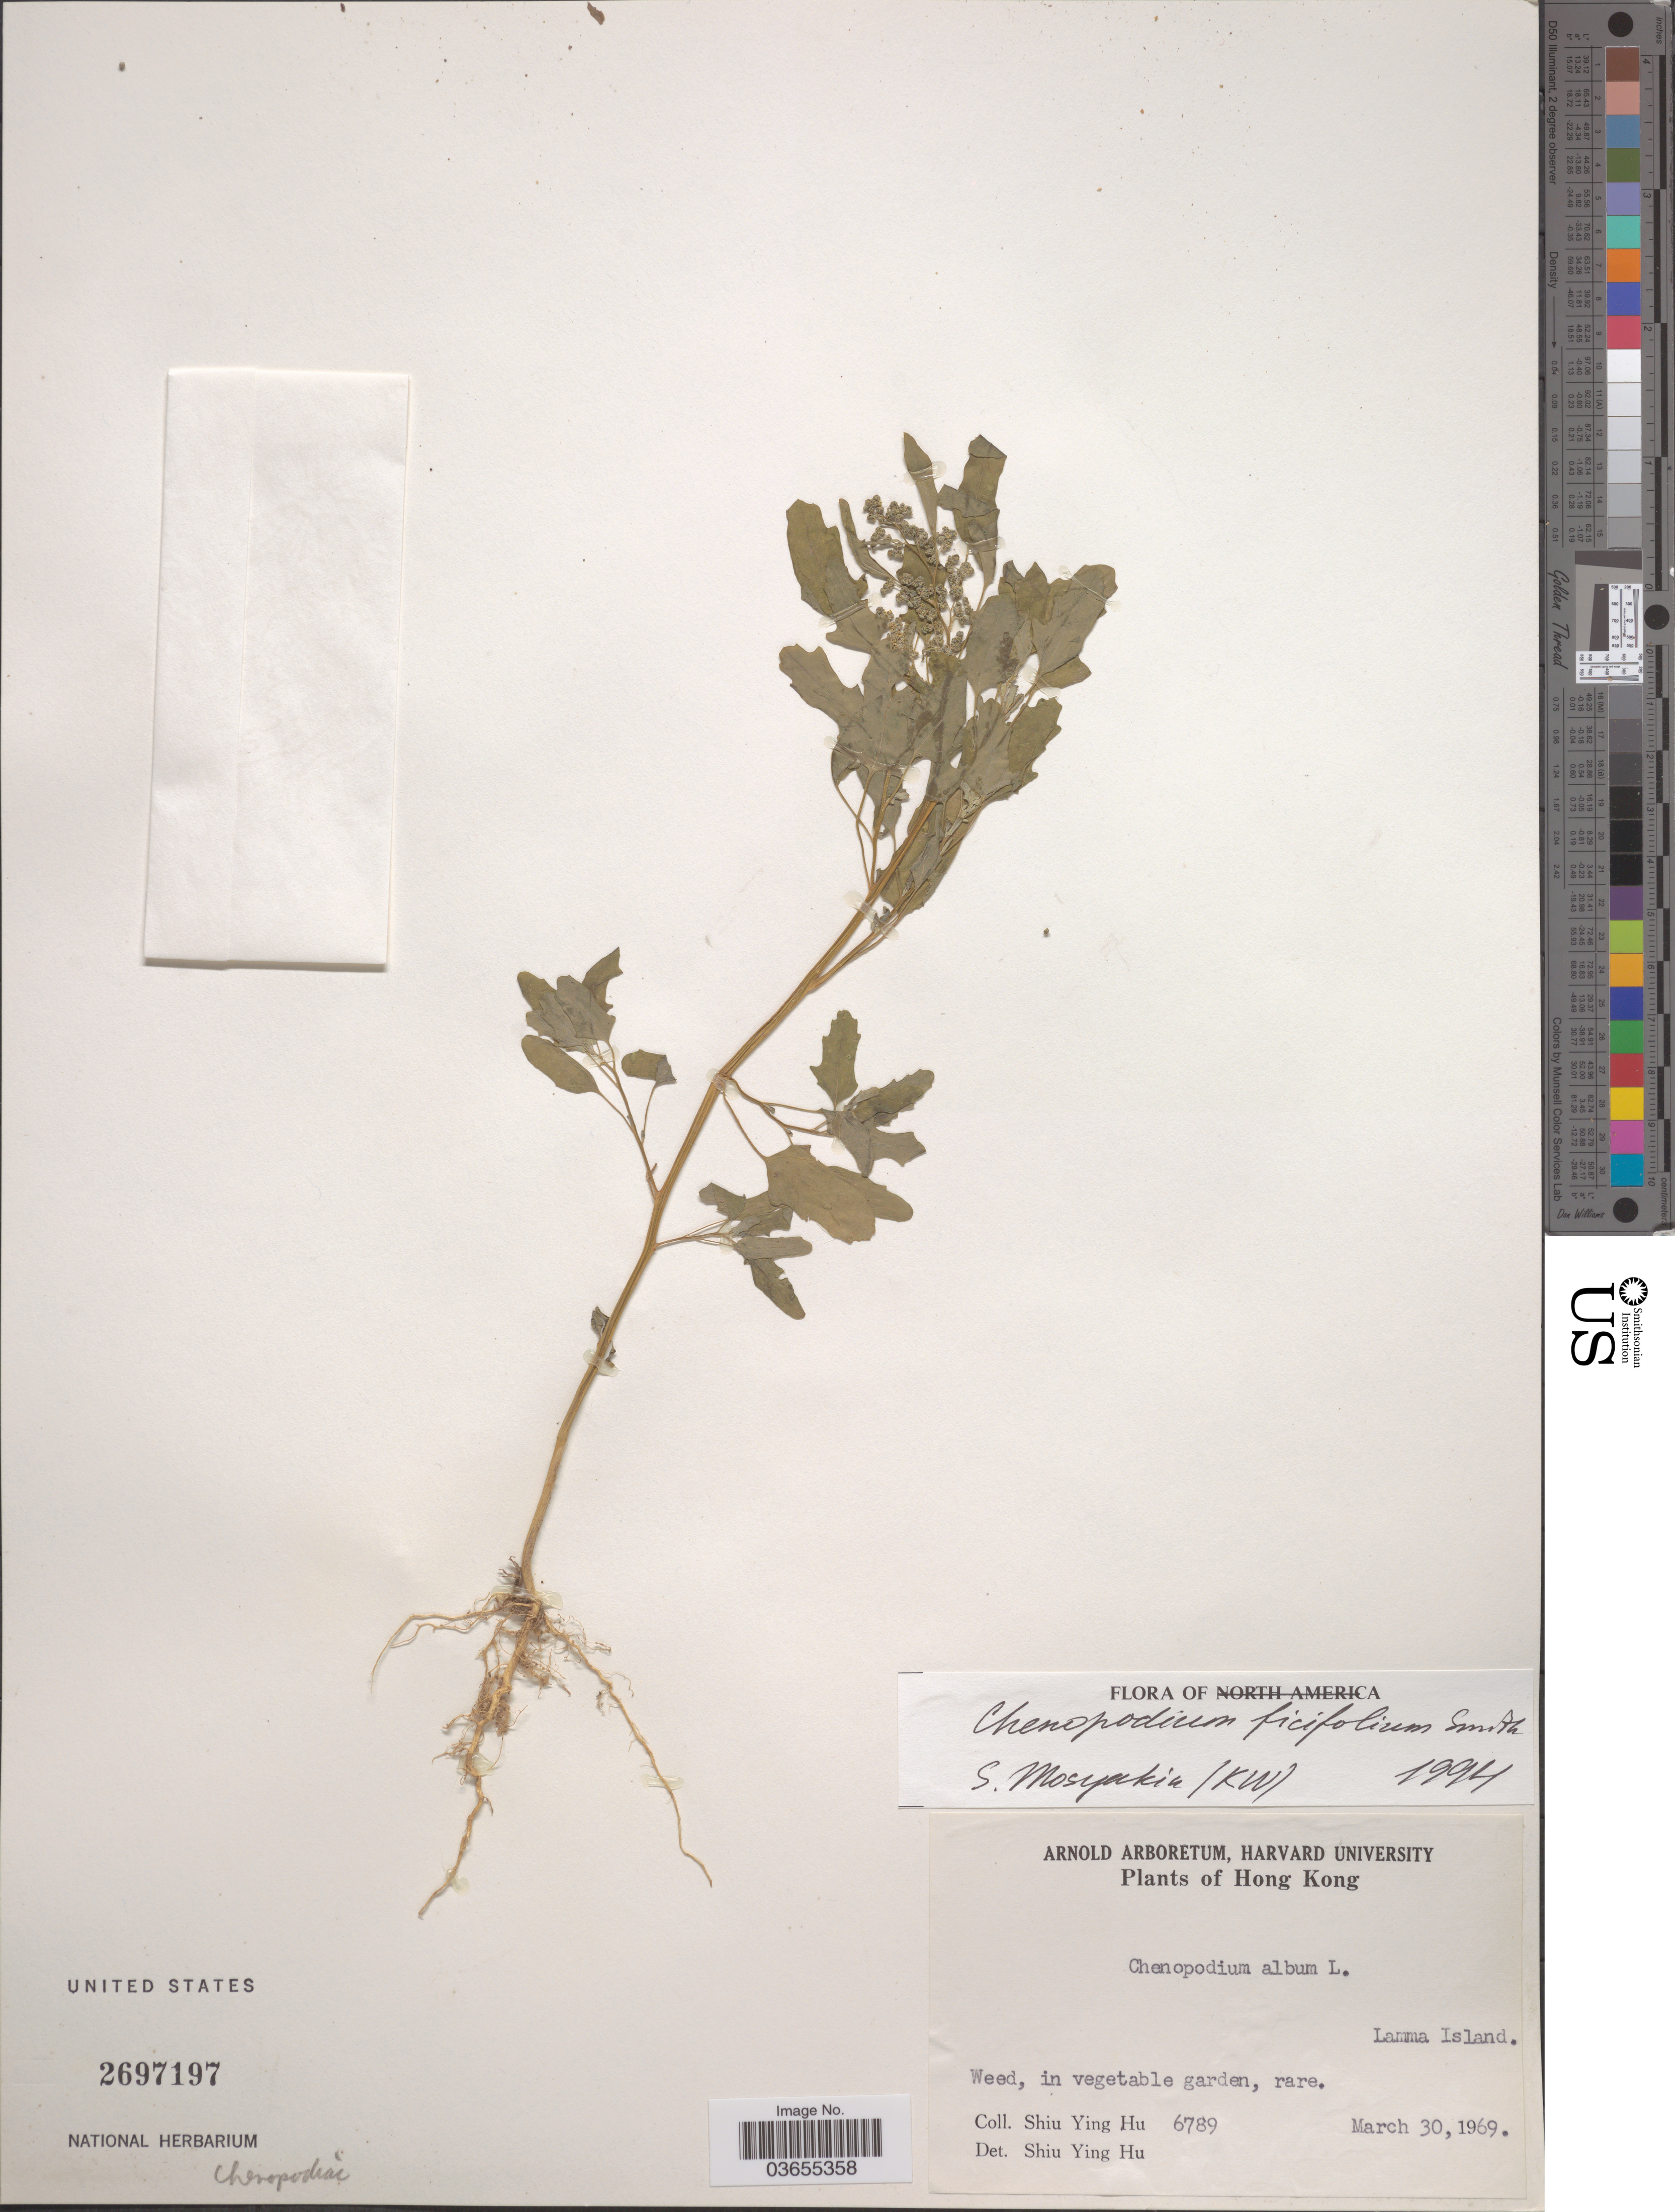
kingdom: Plantae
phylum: Tracheophyta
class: Magnoliopsida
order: Caryophyllales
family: Amaranthaceae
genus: Chenopodium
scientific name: Chenopodium ficifolium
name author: Sm.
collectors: S. Y. Hu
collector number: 6789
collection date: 1969-03-30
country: China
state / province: Hong Kong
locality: Lamma Island.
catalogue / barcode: US 2697197